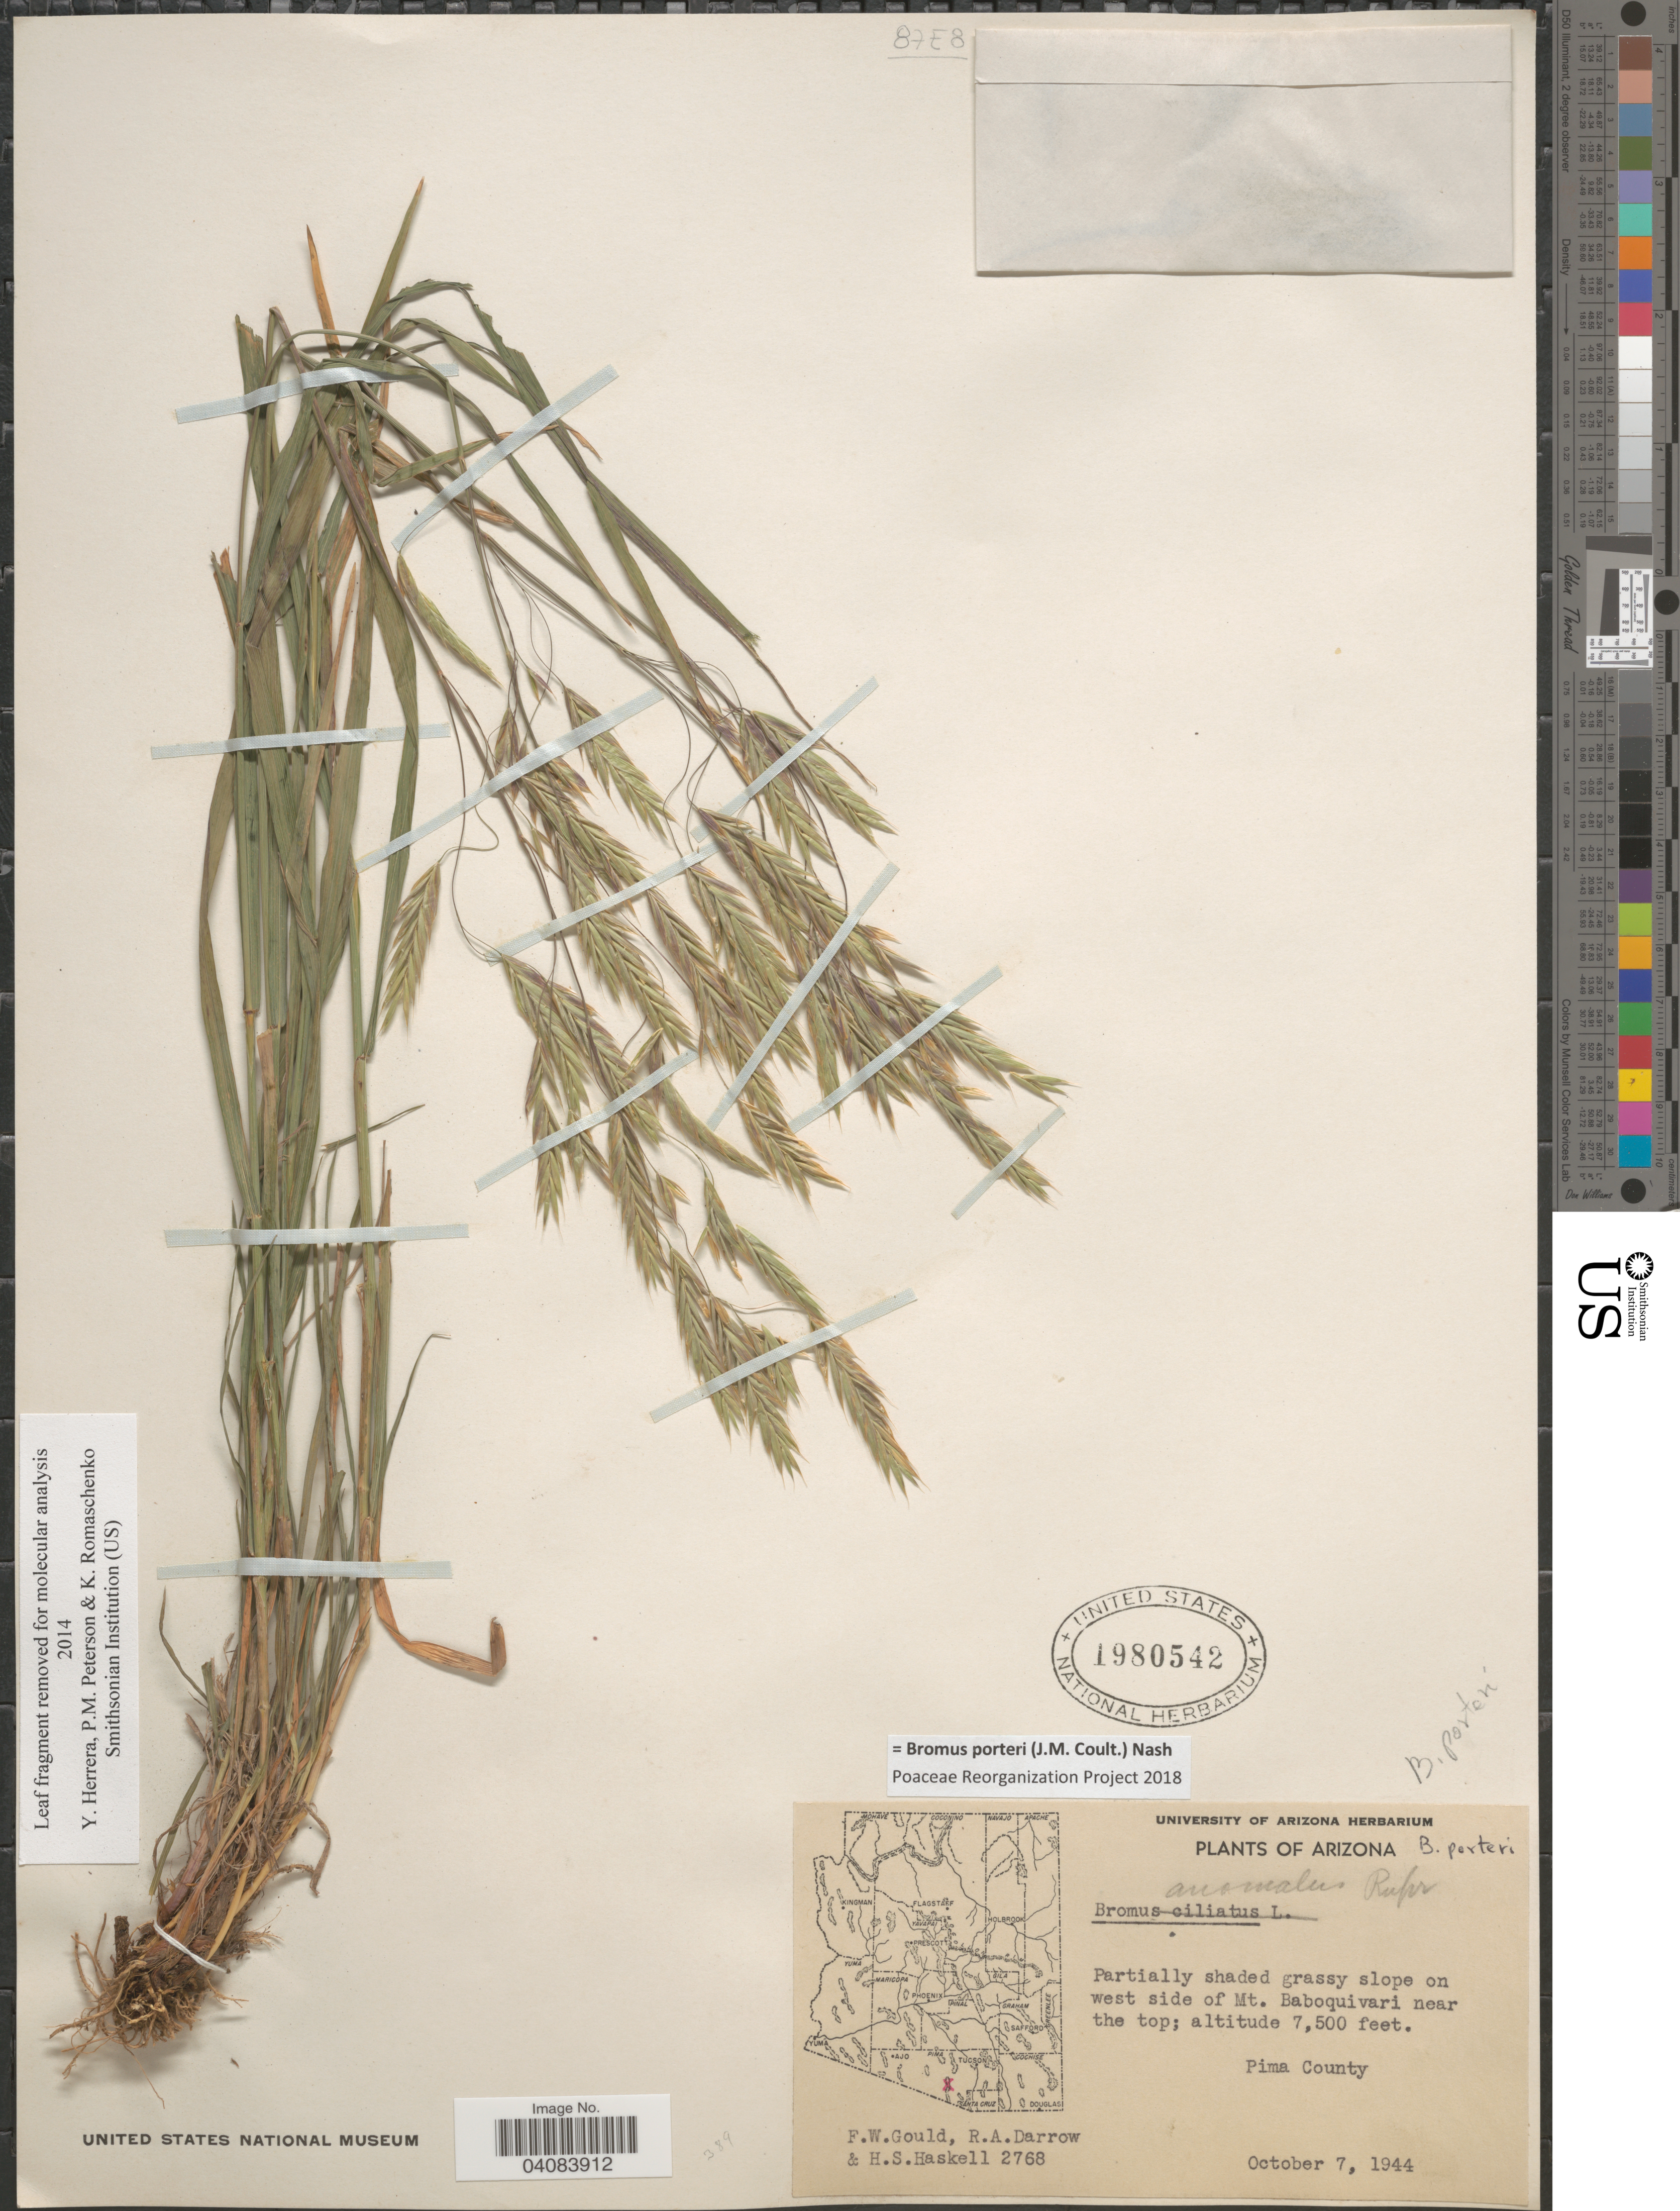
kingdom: Plantae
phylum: Tracheophyta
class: Liliopsida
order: Poales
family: Poaceae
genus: Bromus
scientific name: Bromus porteri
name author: (J.M. Coult.) Nash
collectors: F. W. Gould, R. A. Darrow & H. Haskell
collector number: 2768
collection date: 1944-10-07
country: United States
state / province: Arizona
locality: Partially shaded grassy slope on west side of Mt. Baboquivari near the top; Pima County.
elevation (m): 2286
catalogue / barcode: US 1980542